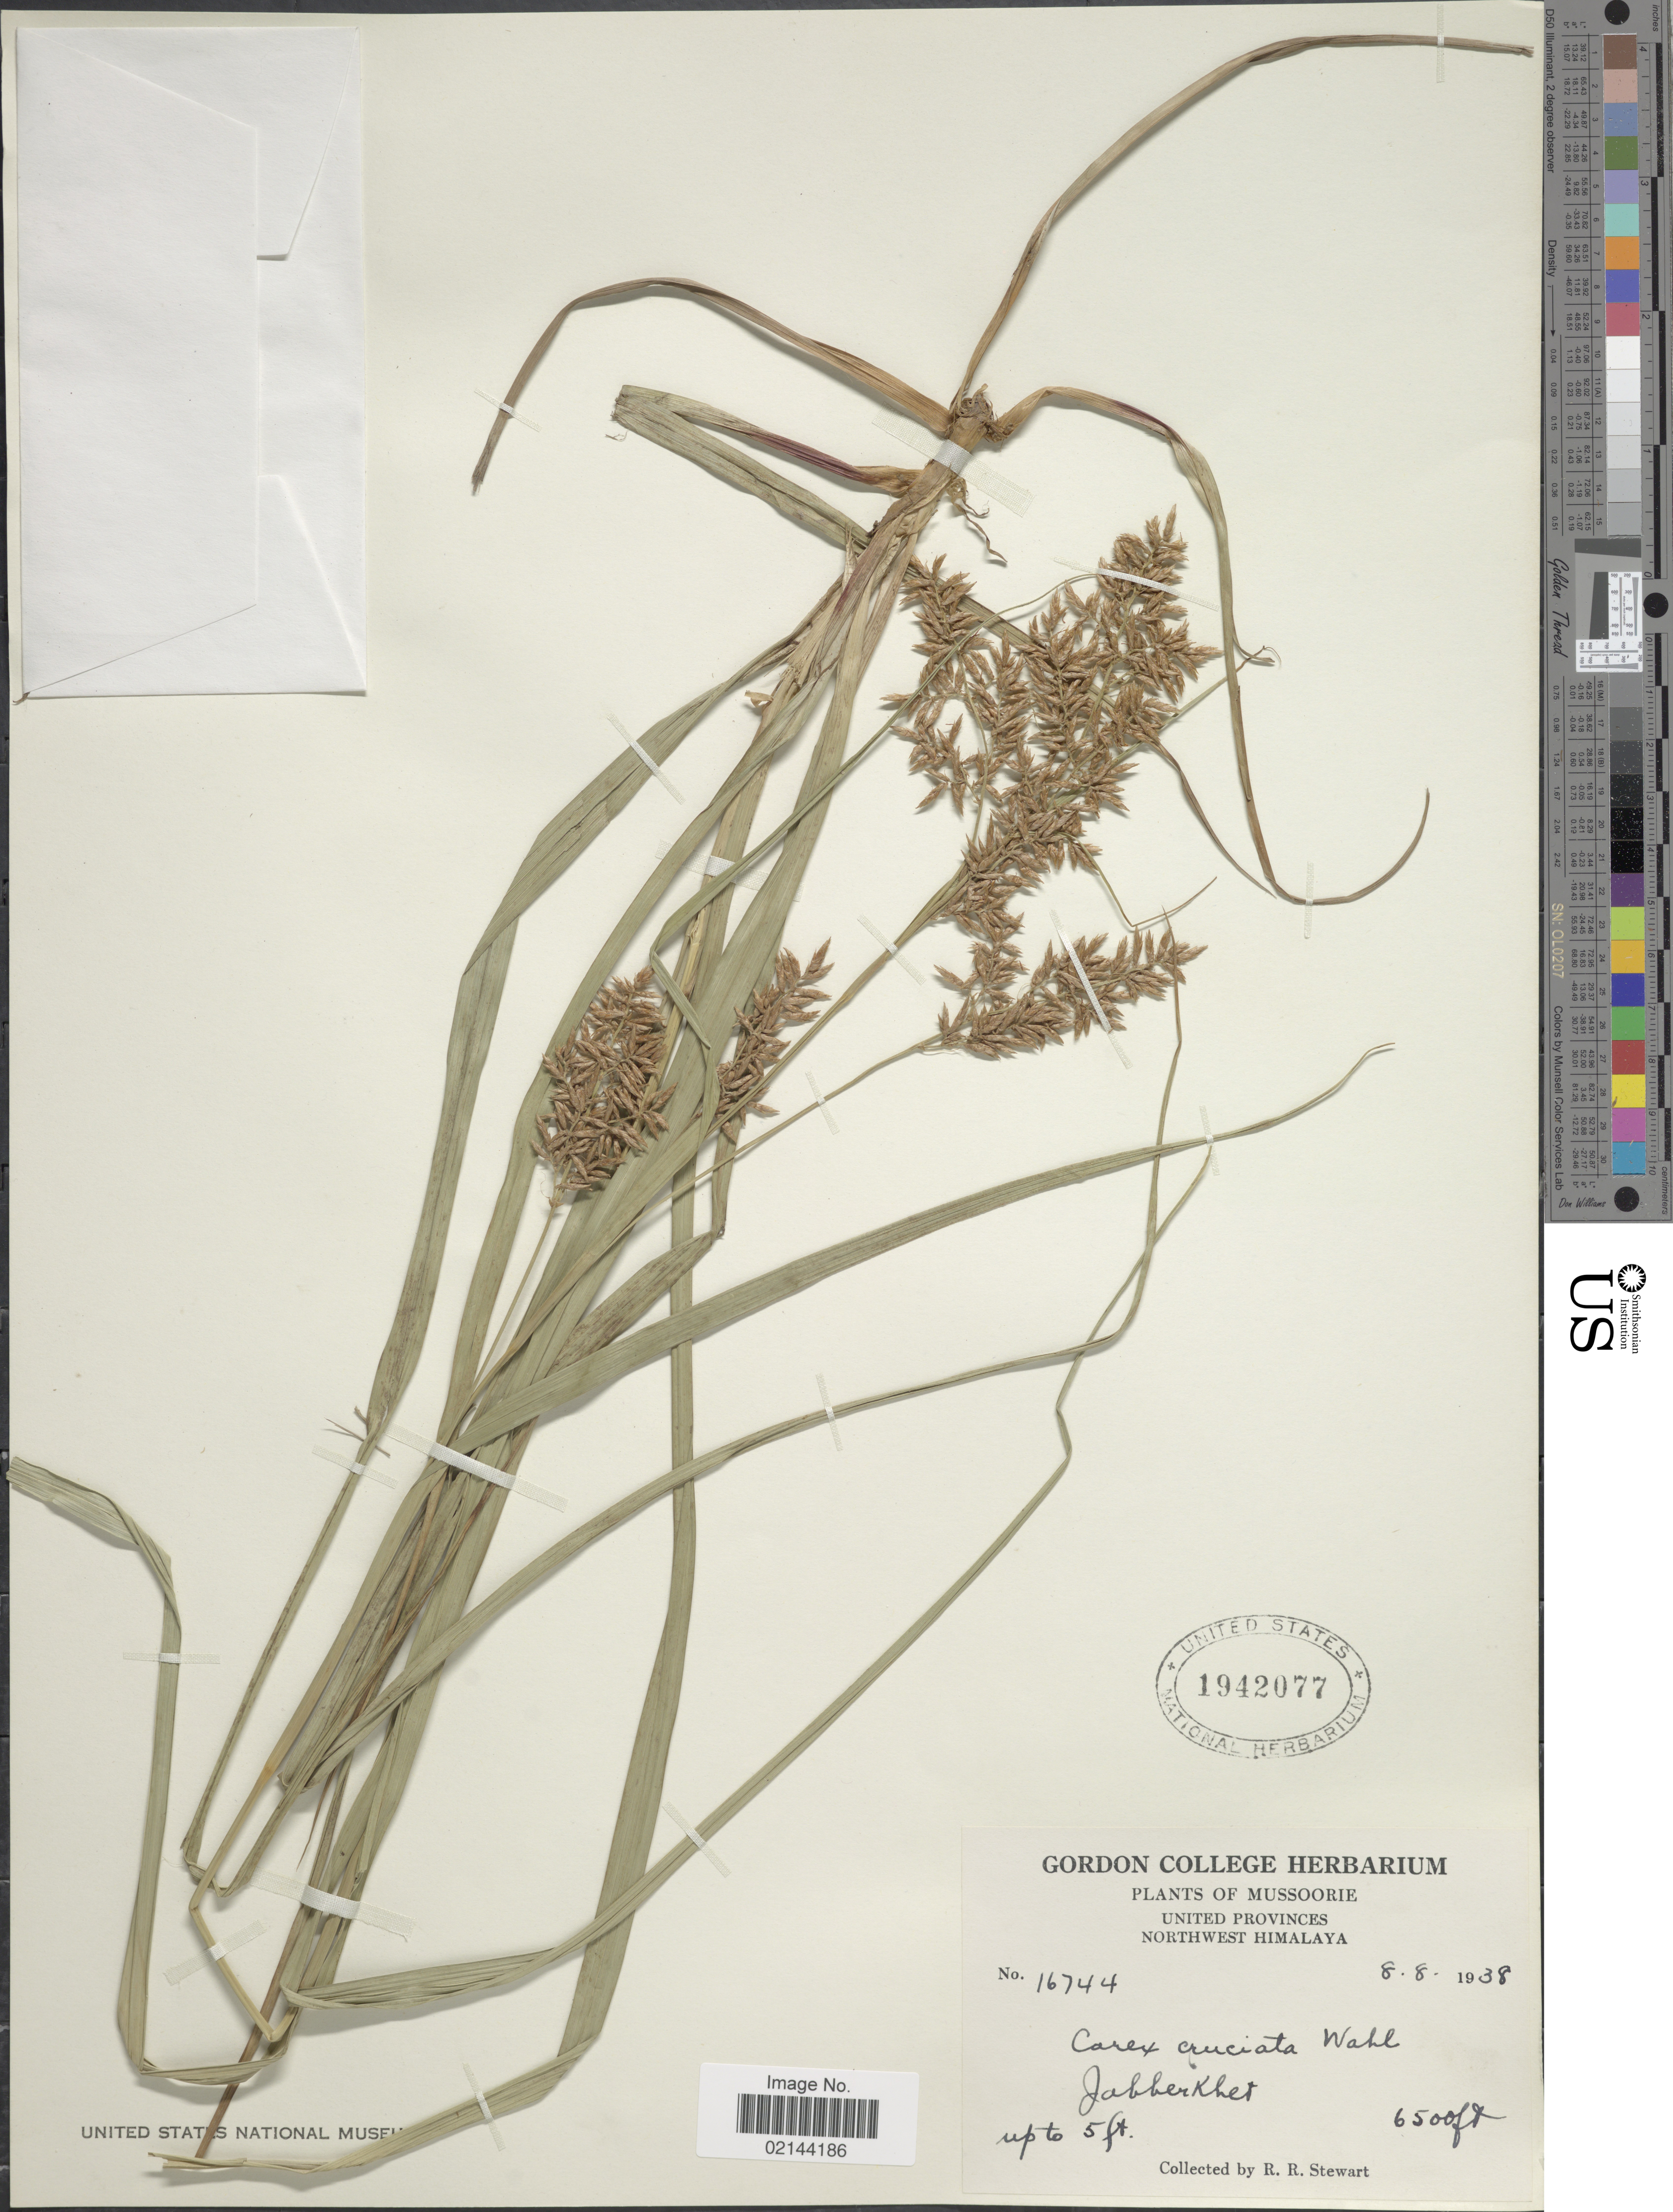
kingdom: Plantae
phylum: Tracheophyta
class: Liliopsida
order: Poales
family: Cyperaceae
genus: Carex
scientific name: Carex cruciata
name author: Wahlenb.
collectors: R. R. Stewart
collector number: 16744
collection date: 1938-08-08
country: India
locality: Mussoorie, United Provinces, Northwest Himalaya, Jabberkhet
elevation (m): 1981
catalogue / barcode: US 1942077